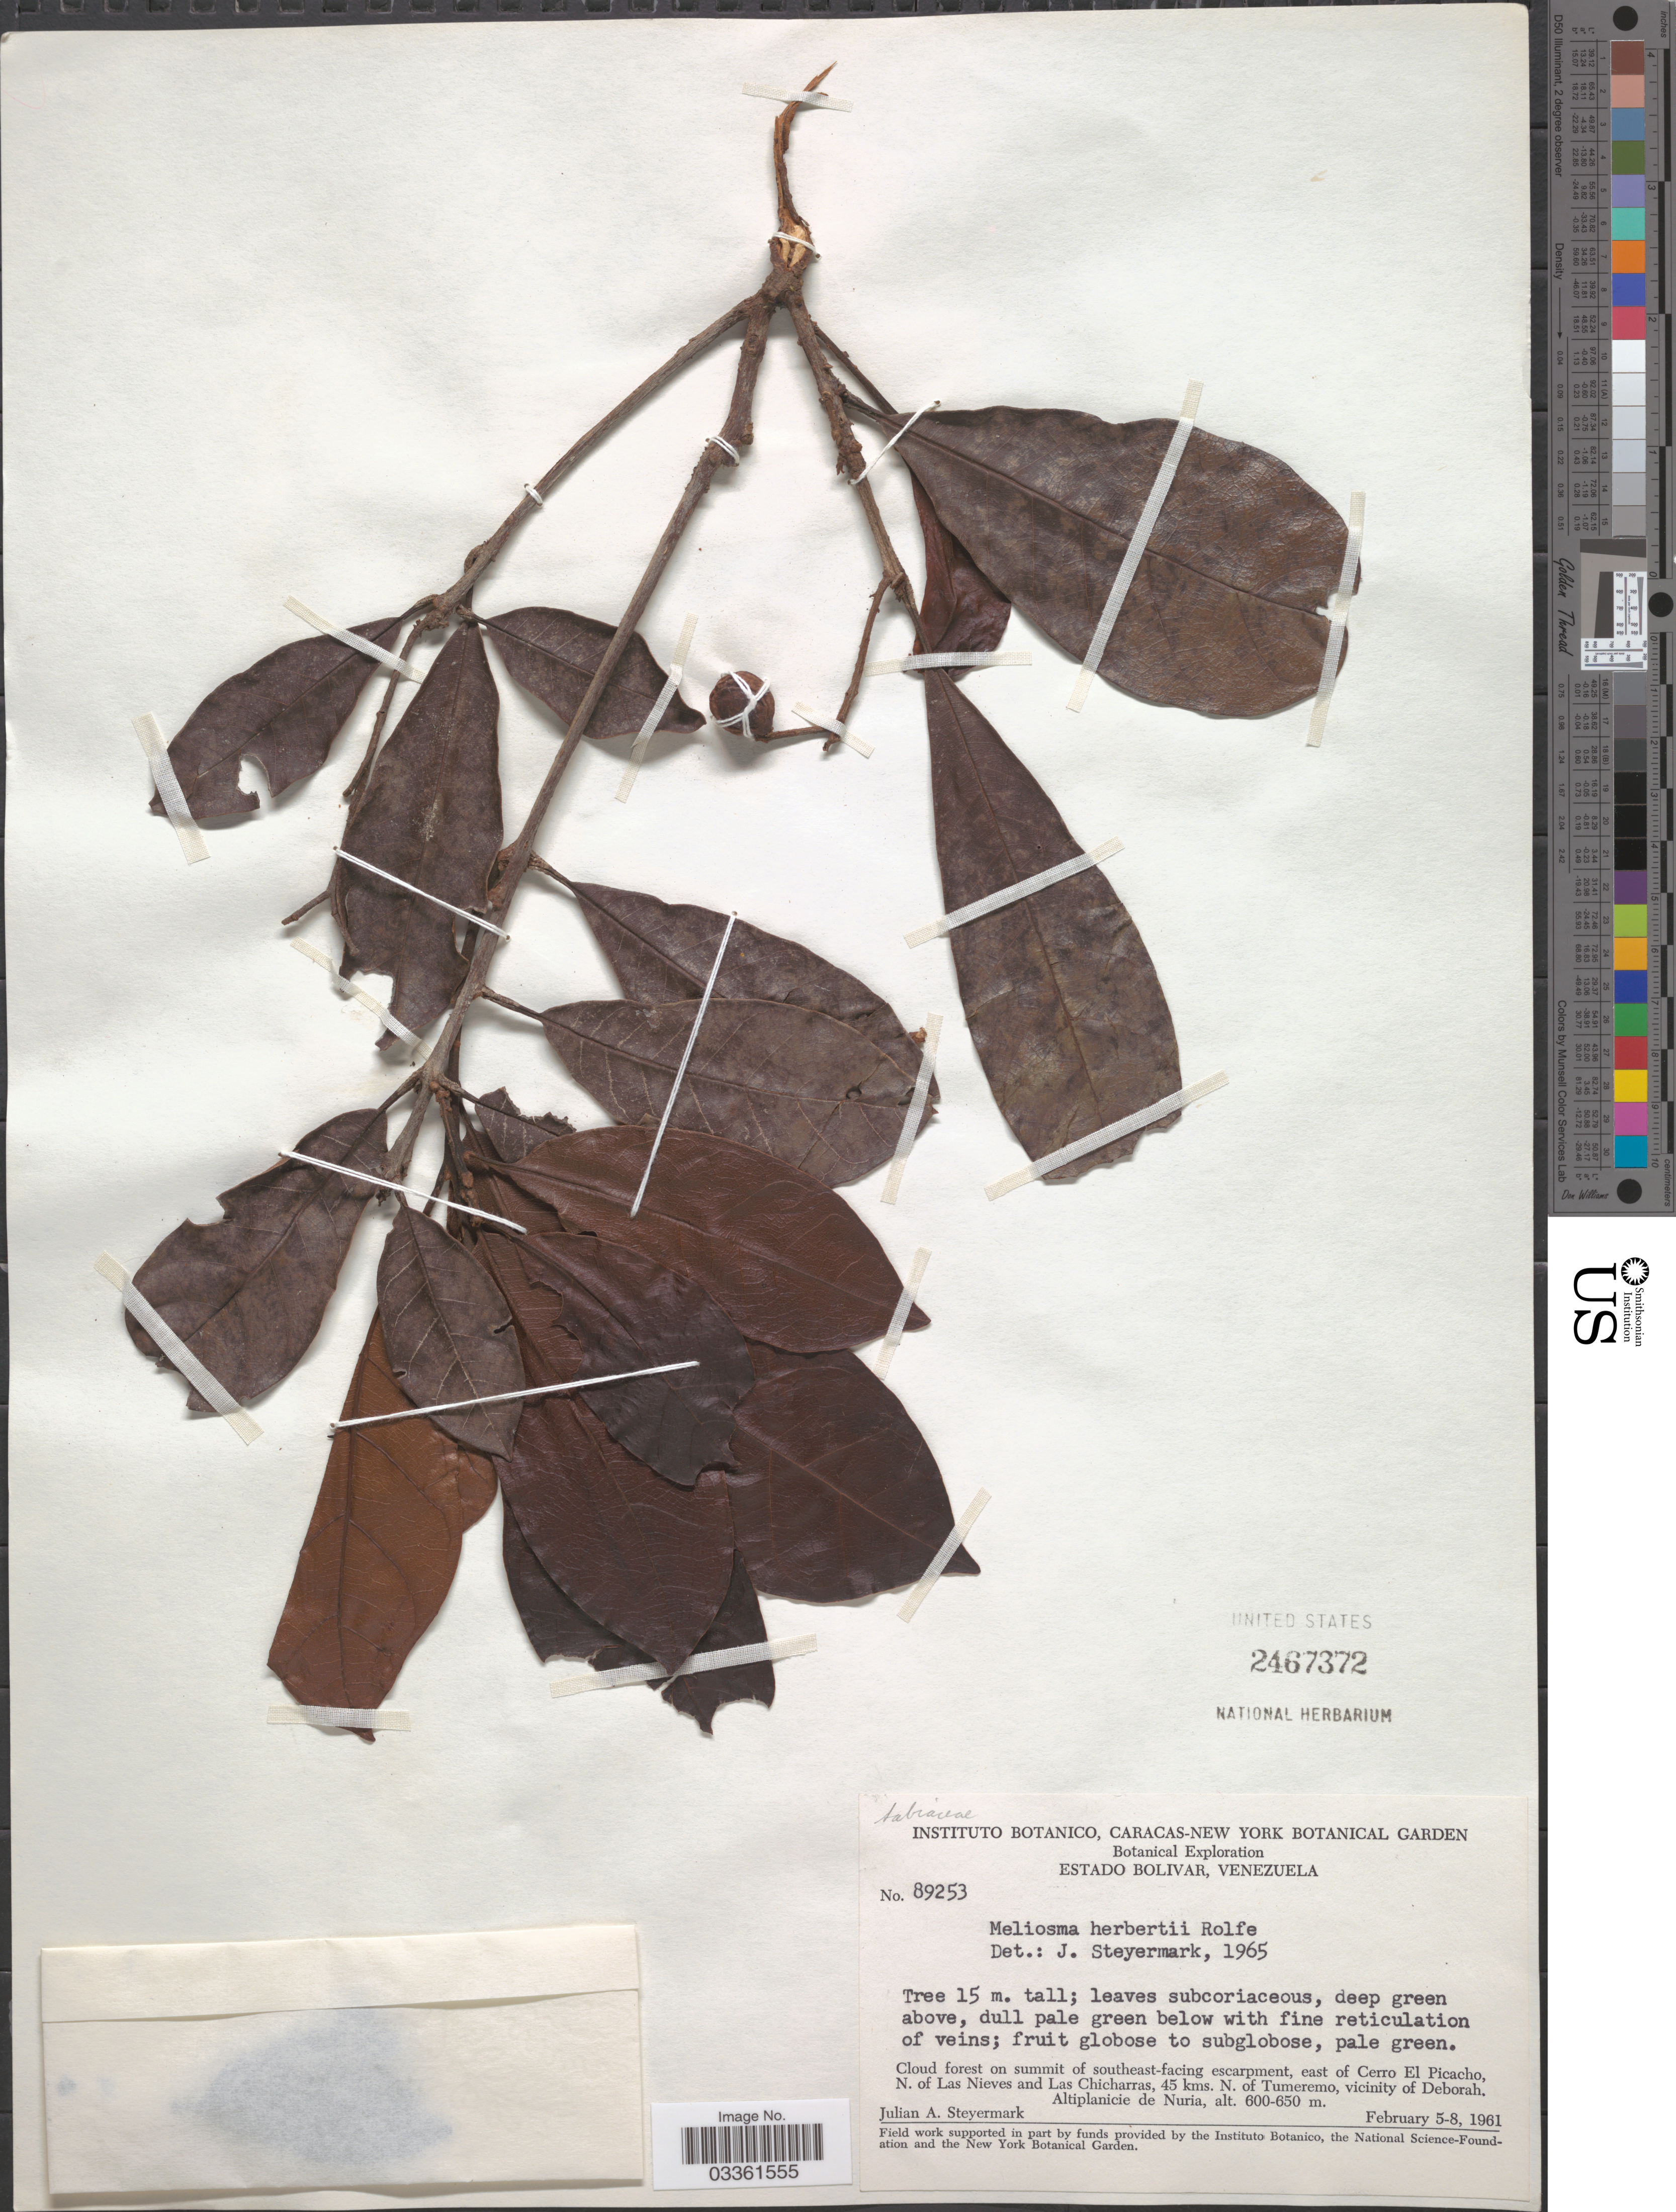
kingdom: Plantae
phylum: Tracheophyta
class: Magnoliopsida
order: Proteales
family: Sabiaceae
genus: Meliosma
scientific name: Meliosma herbertii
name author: Rolfe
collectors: J. Steyermark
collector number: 89253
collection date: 1961-02-05/1961-02-08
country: Venezuela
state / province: Bolivar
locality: Cloud forest on summit of south-facing escarpment, east of Cerro El Picacho, N. of Las Nieves and Las Chicharras, 45 kms. N. of Tumeremo, vicinity of Deborah. Altiplanicie de Nuria.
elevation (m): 600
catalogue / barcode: US 2467372